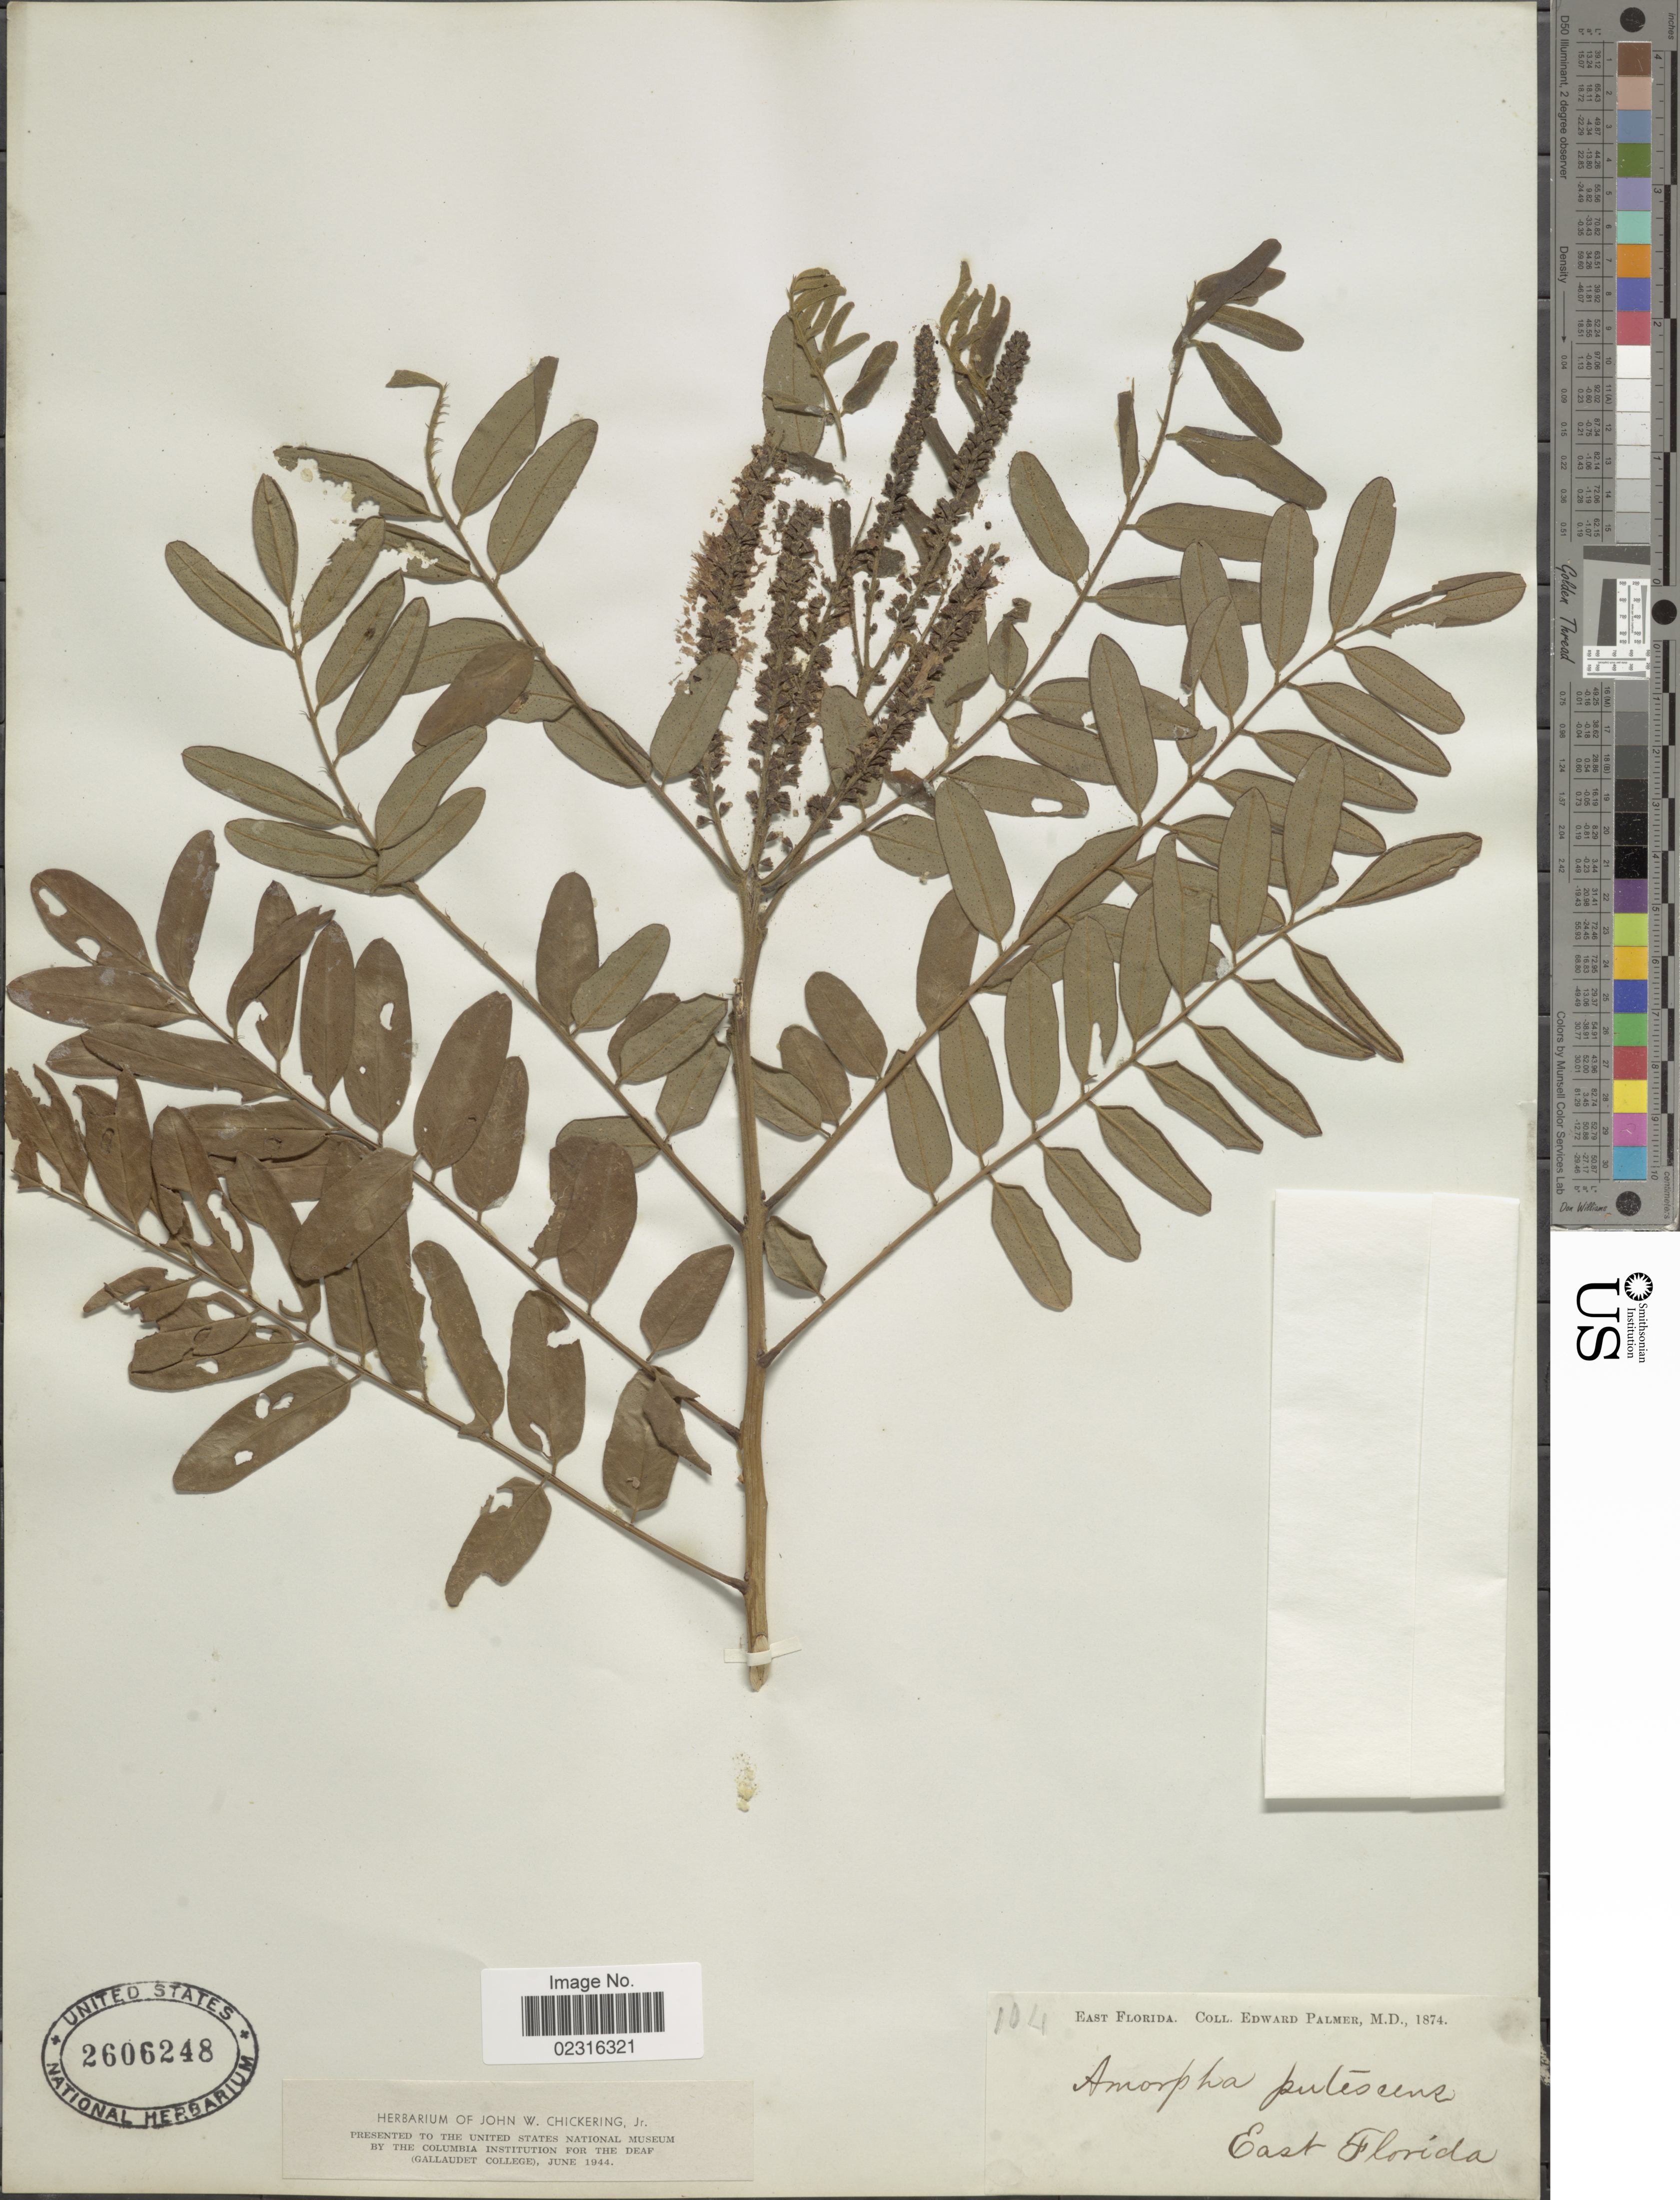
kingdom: Plantae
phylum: Tracheophyta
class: Magnoliopsida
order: Fabales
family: Fabaceae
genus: Amorpha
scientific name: Amorpha fruticosa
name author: L.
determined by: Strong, Mark T., (BOT), Smithsonian Institution - National Museum of Natural History (UNITED STATES)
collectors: E. Palmer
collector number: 104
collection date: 1874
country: United States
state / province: Florida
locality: East Florida.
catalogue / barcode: US 2606248